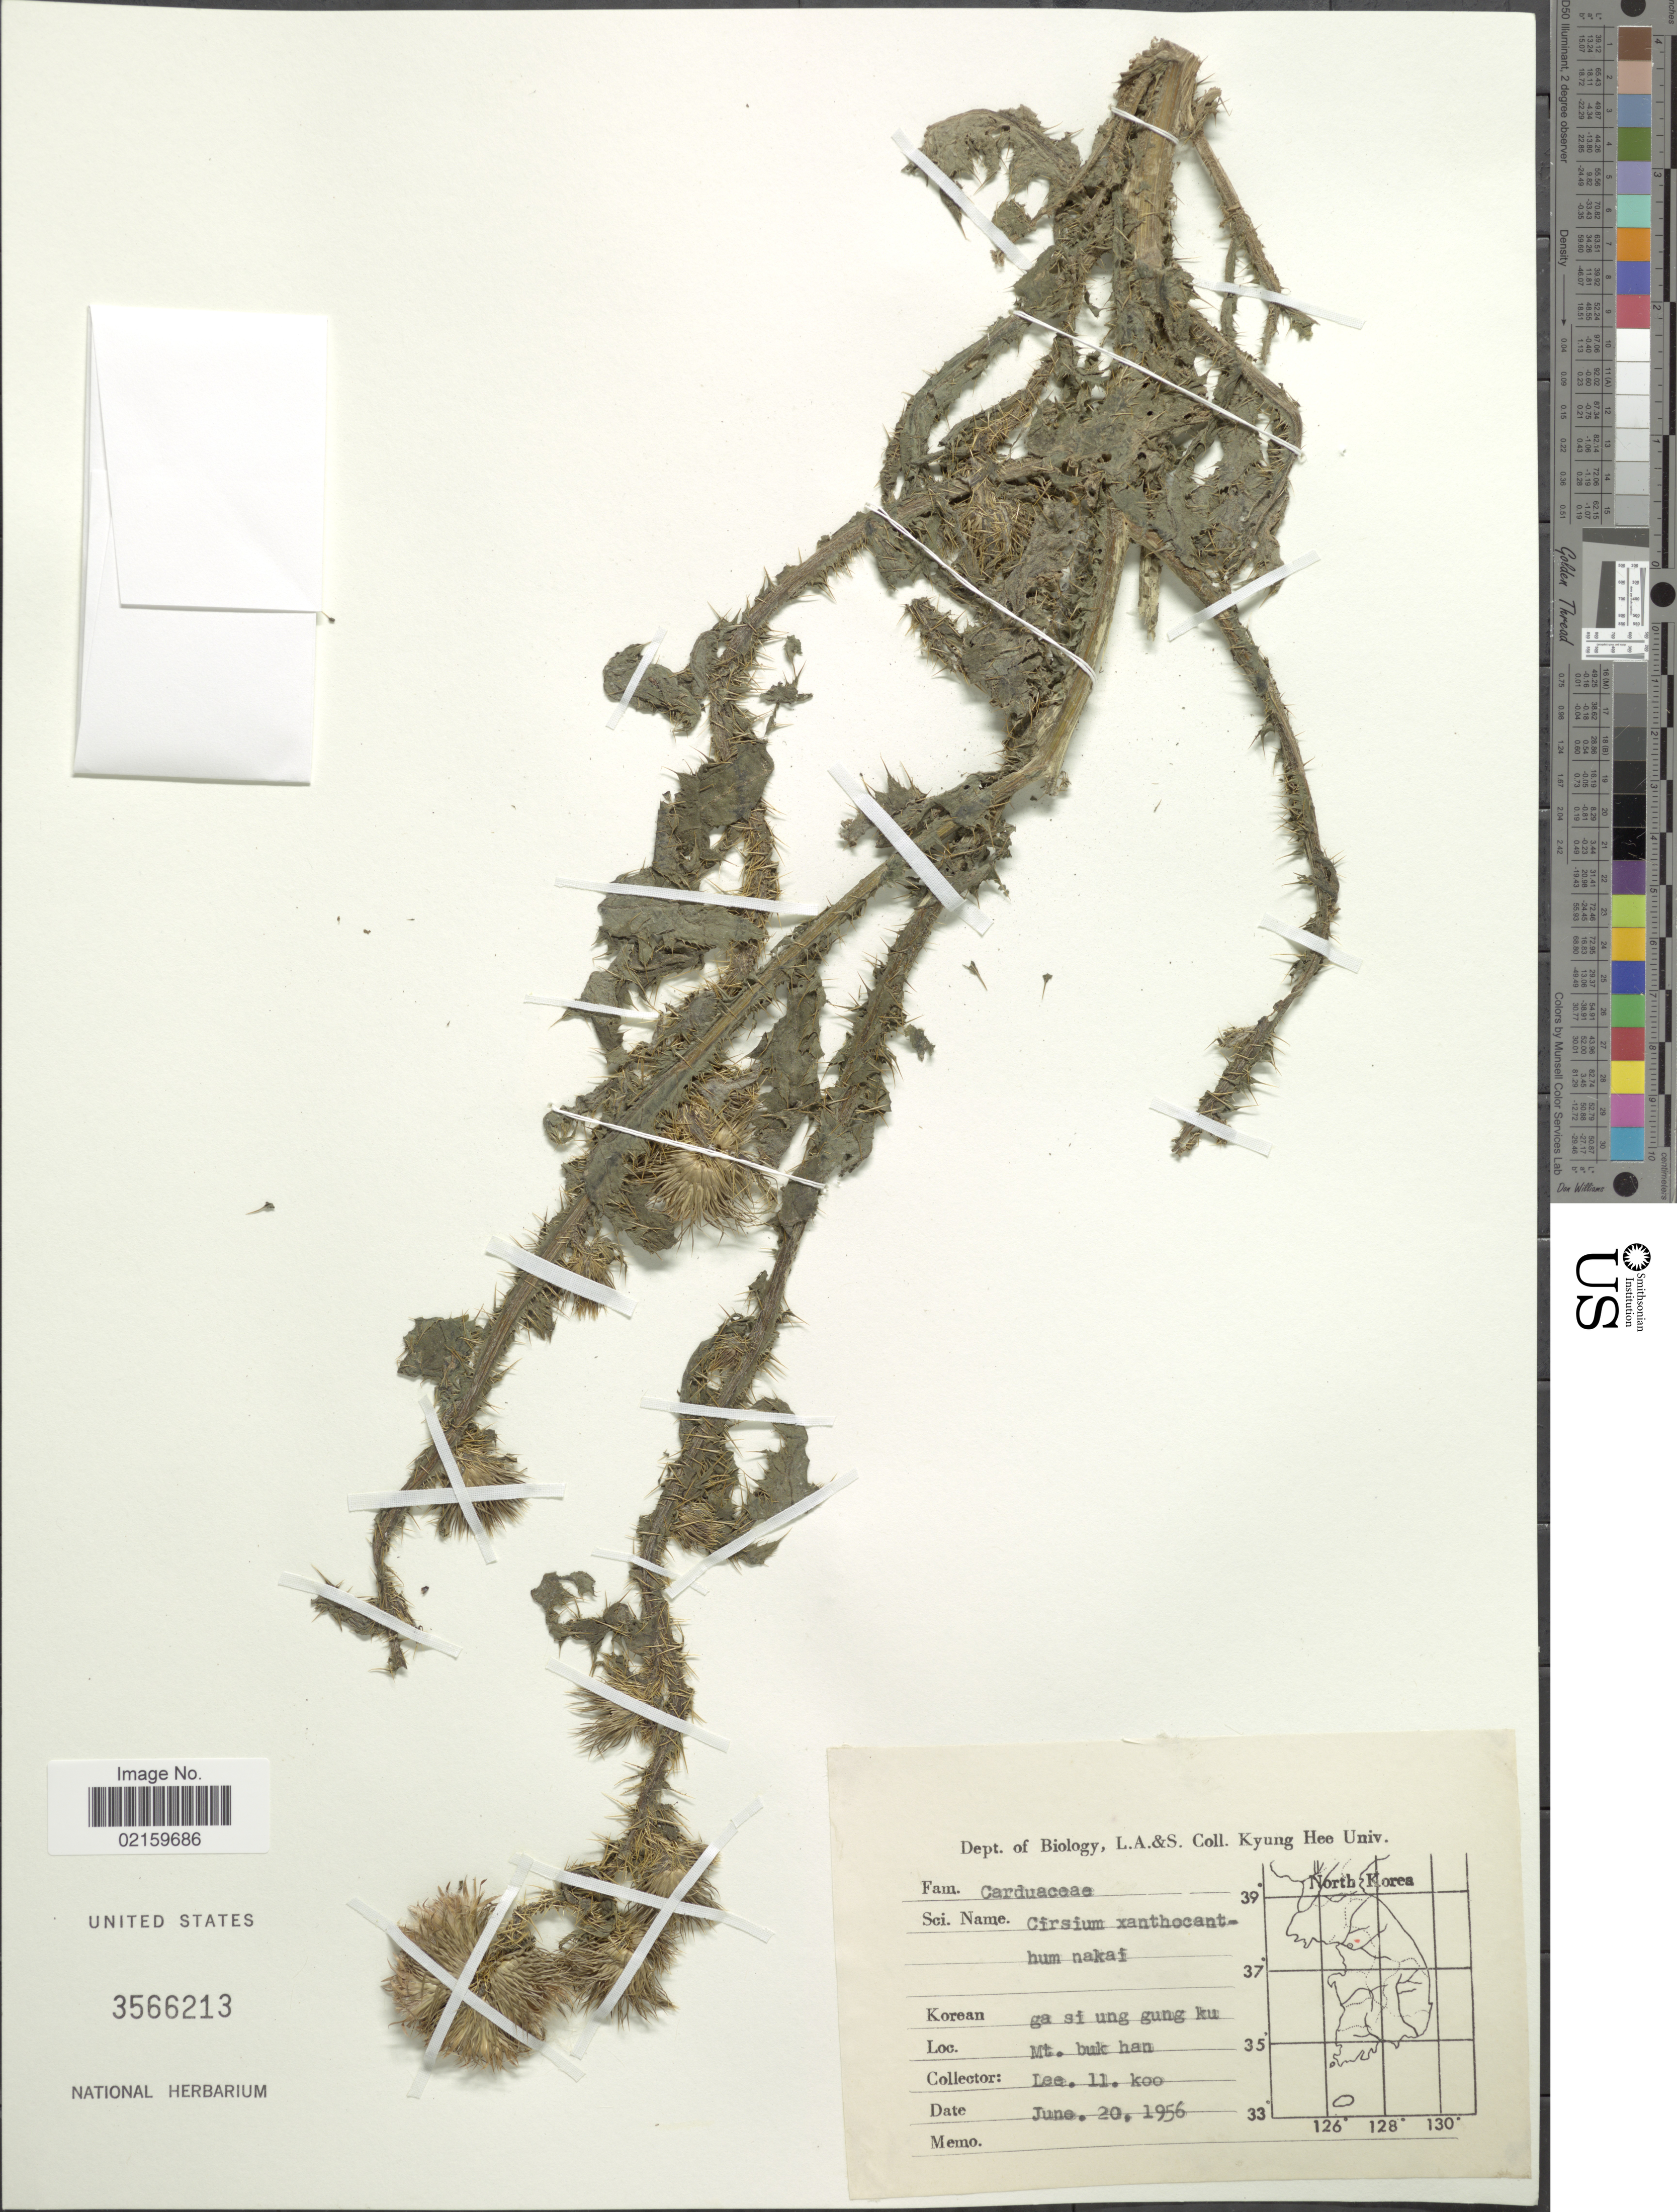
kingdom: Plantae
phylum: Tracheophyta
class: Magnoliopsida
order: Asterales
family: Asteraceae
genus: Cirsium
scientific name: Cirsium japonicum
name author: DC.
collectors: Il-Ko Lee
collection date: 1956-06-20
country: South Korea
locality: Mt. buk han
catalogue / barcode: US 3566213